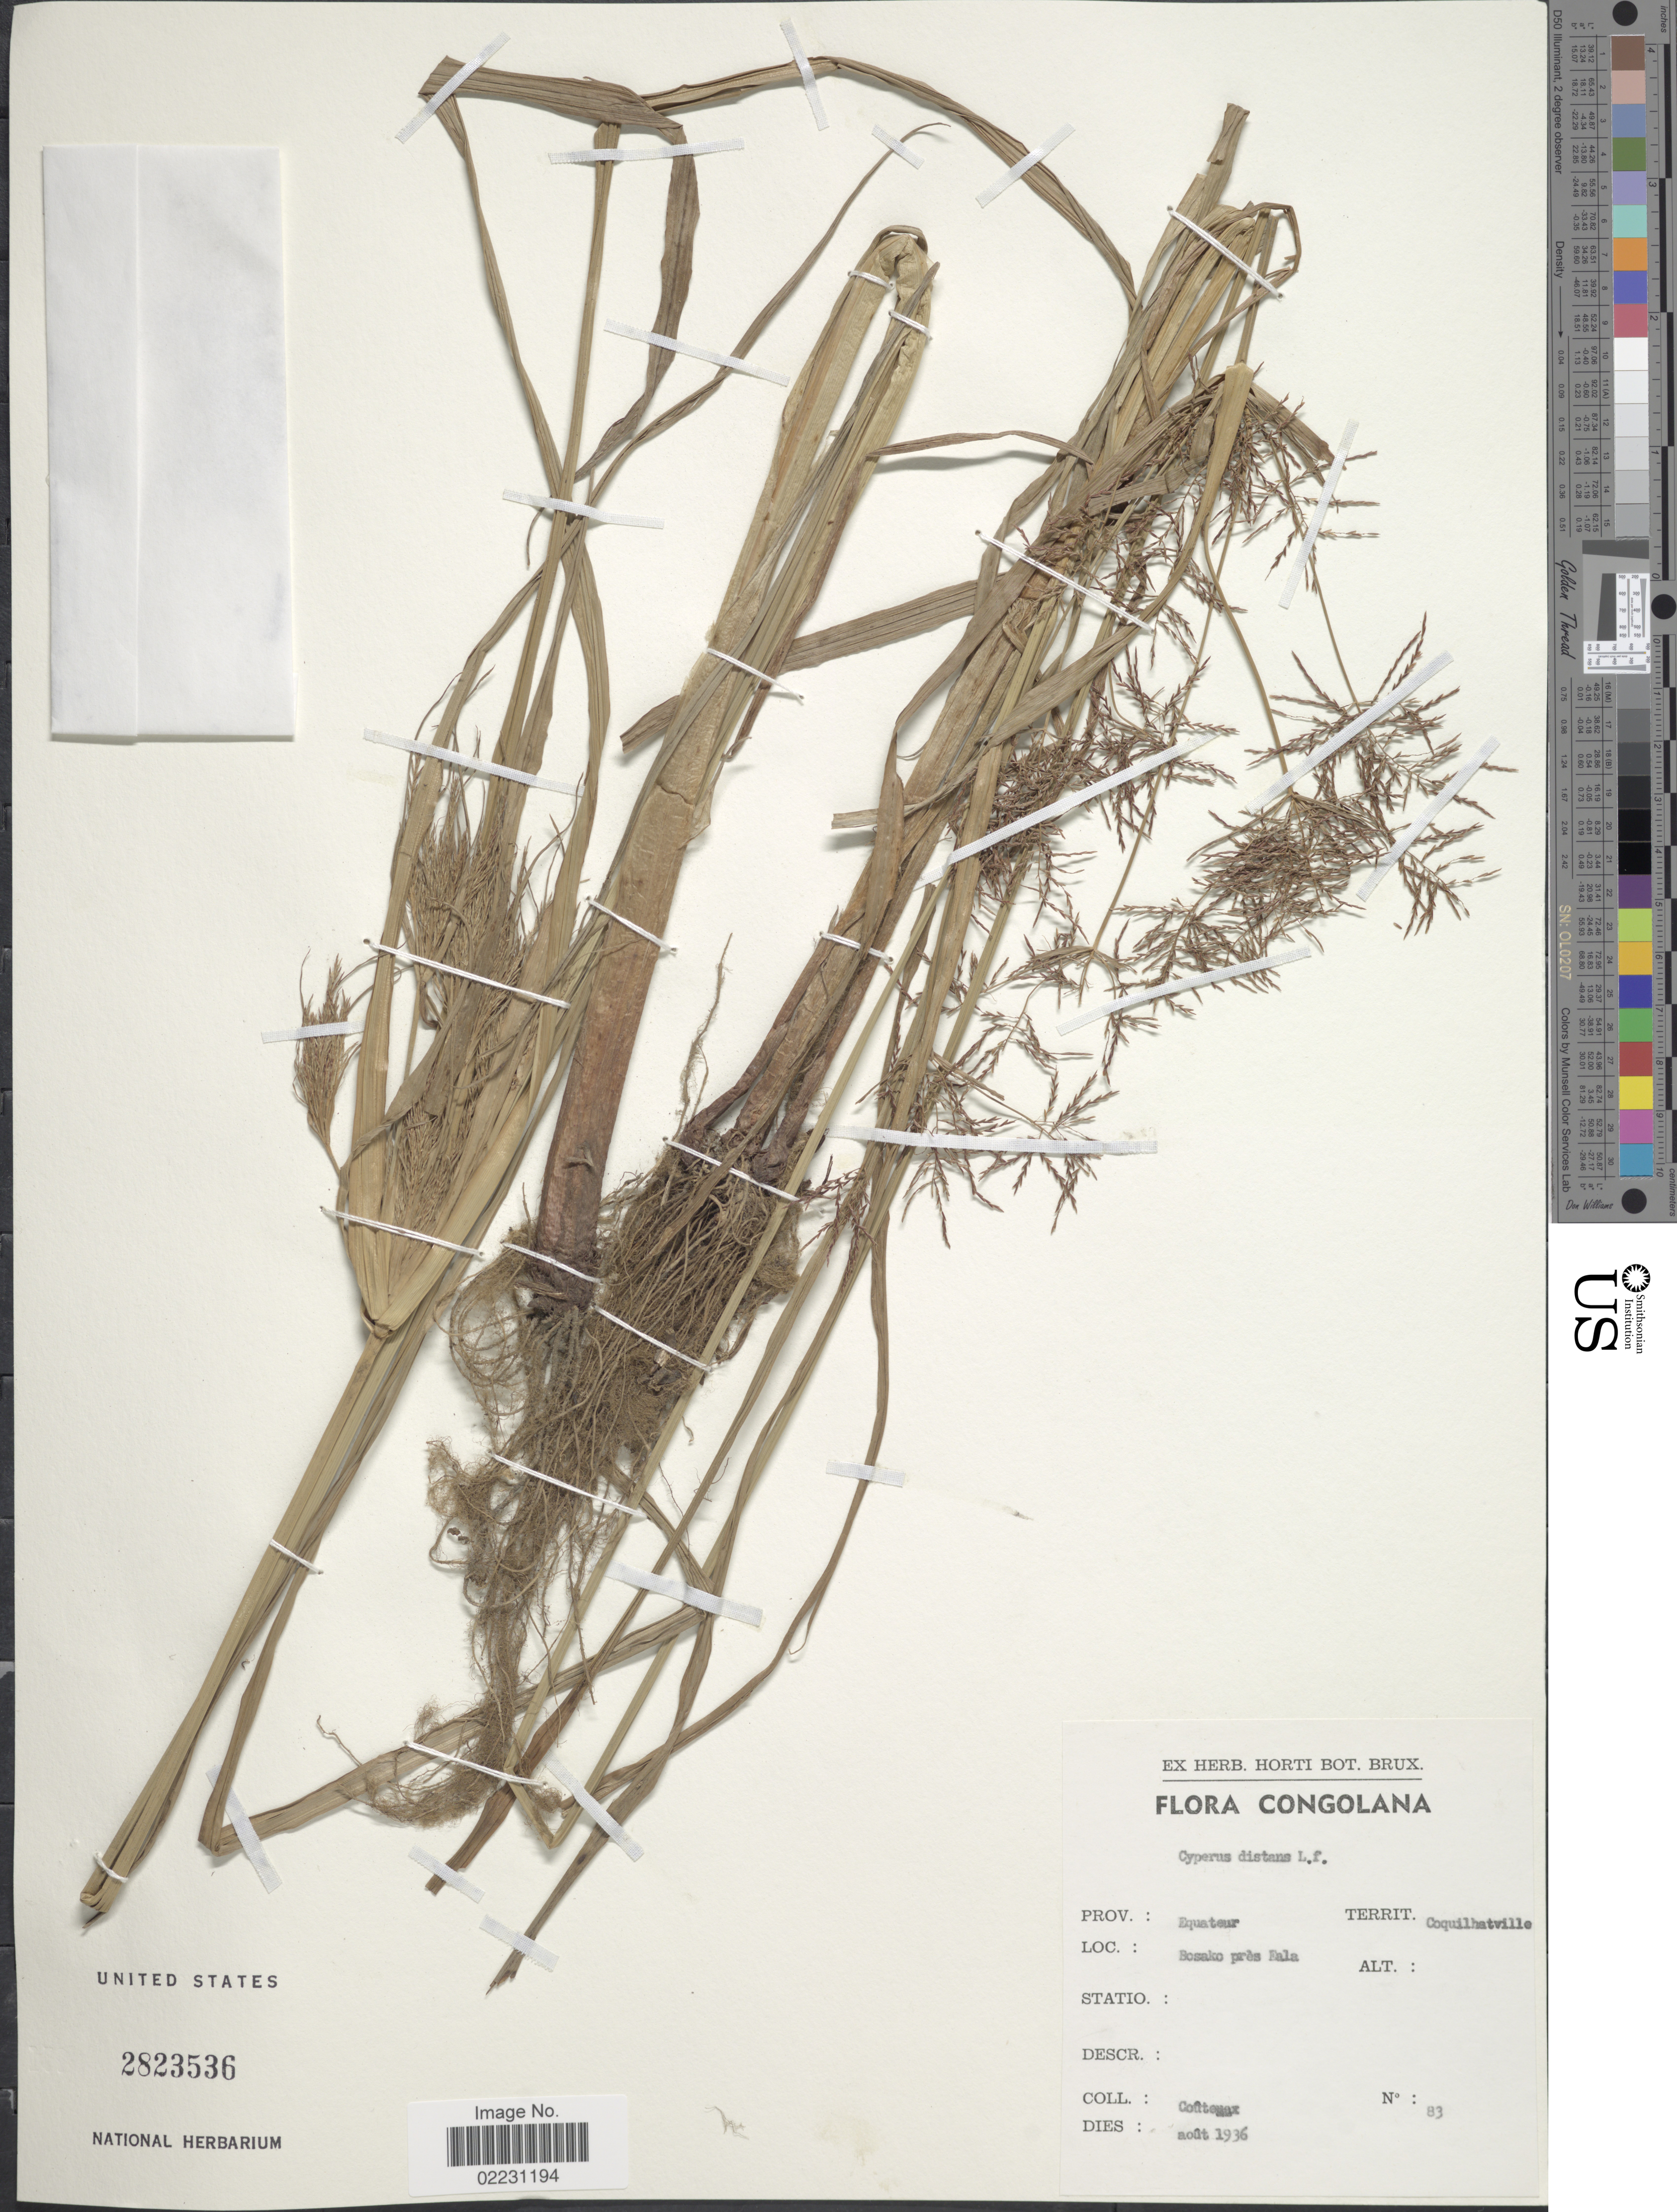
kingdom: Plantae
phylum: Tracheophyta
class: Liliopsida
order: Poales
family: Cyperaceae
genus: Cyperus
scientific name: Cyperus distans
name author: L. f.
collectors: -. Couteaux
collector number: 83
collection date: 1936-08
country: Congo, Democratic Republic of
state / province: Equateur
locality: Congolana. Territ. Coquihatville. Bosako pres Eala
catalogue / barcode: US 2823536